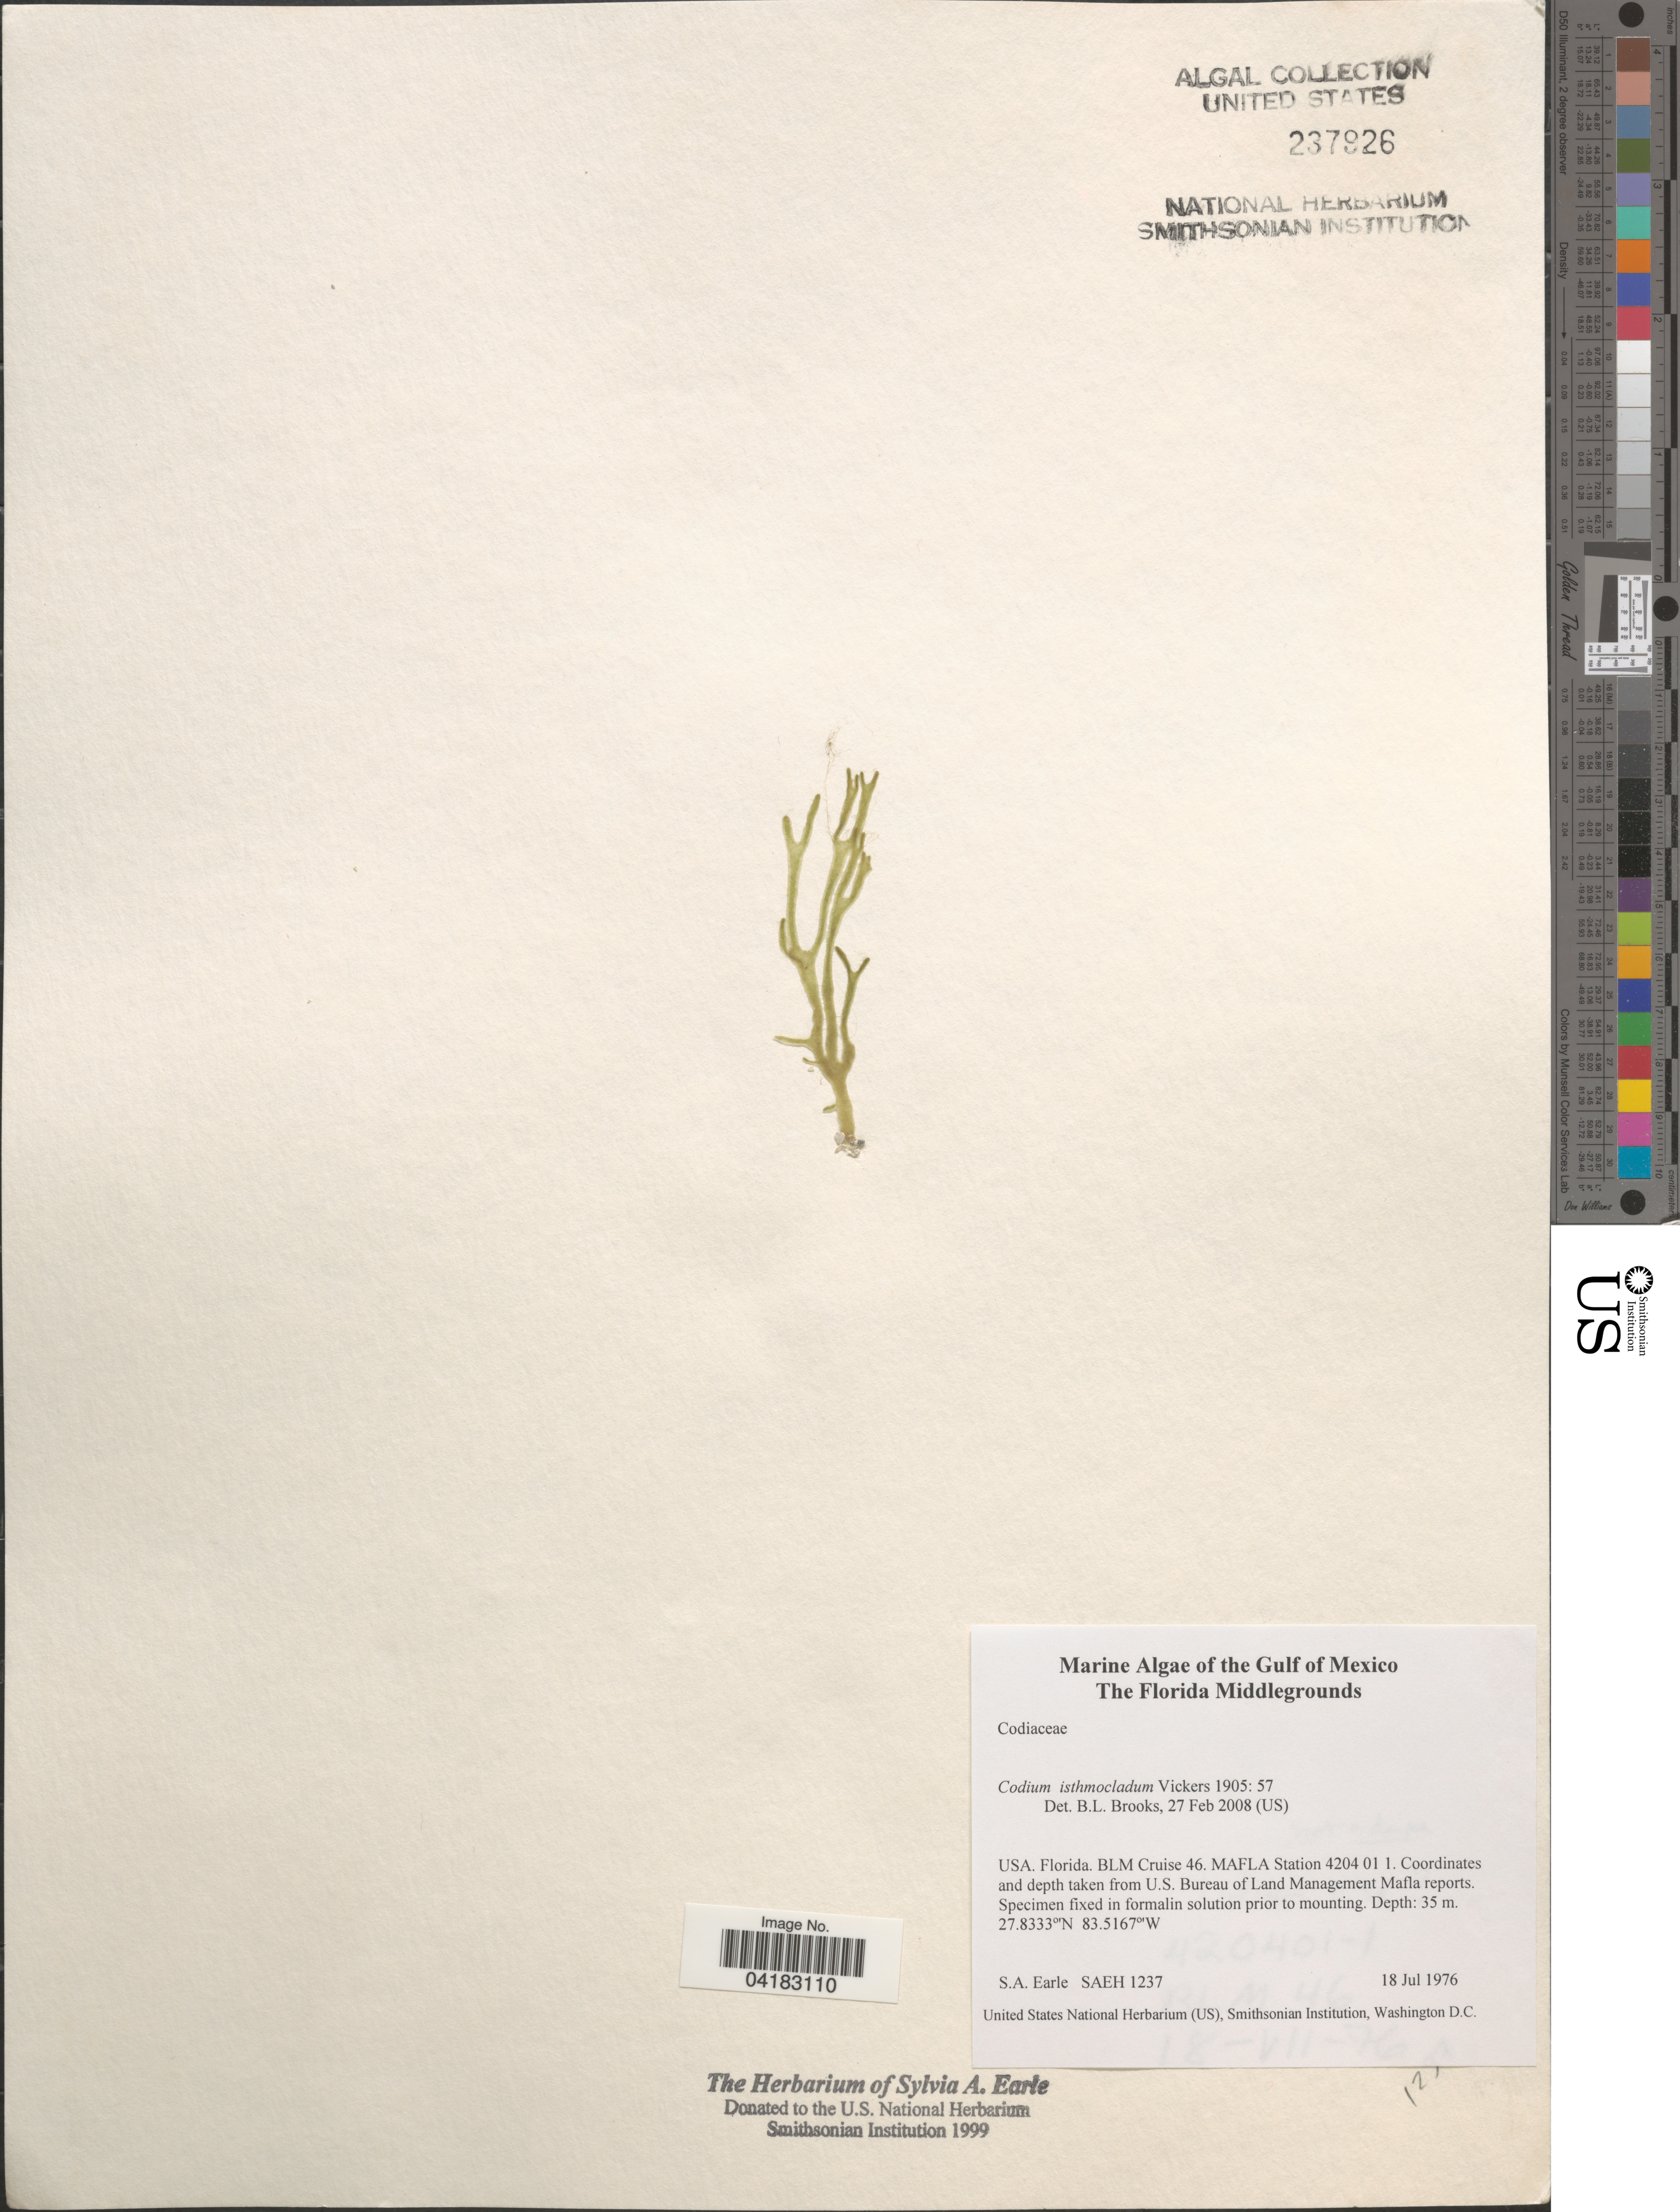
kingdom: Plantae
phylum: Chlorophyta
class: Ulvophyceae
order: Bryopsidales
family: Codiaceae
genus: Codium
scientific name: Codium isthmocladum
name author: Vickers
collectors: S. A. Earle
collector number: SAEH1237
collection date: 1976-07-18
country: United States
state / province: Florida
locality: Gulf of Mexico. The Florida Middlegrounds. BLM Cruise 46. MAFLA Station 4204 01 1.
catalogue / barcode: US 237926